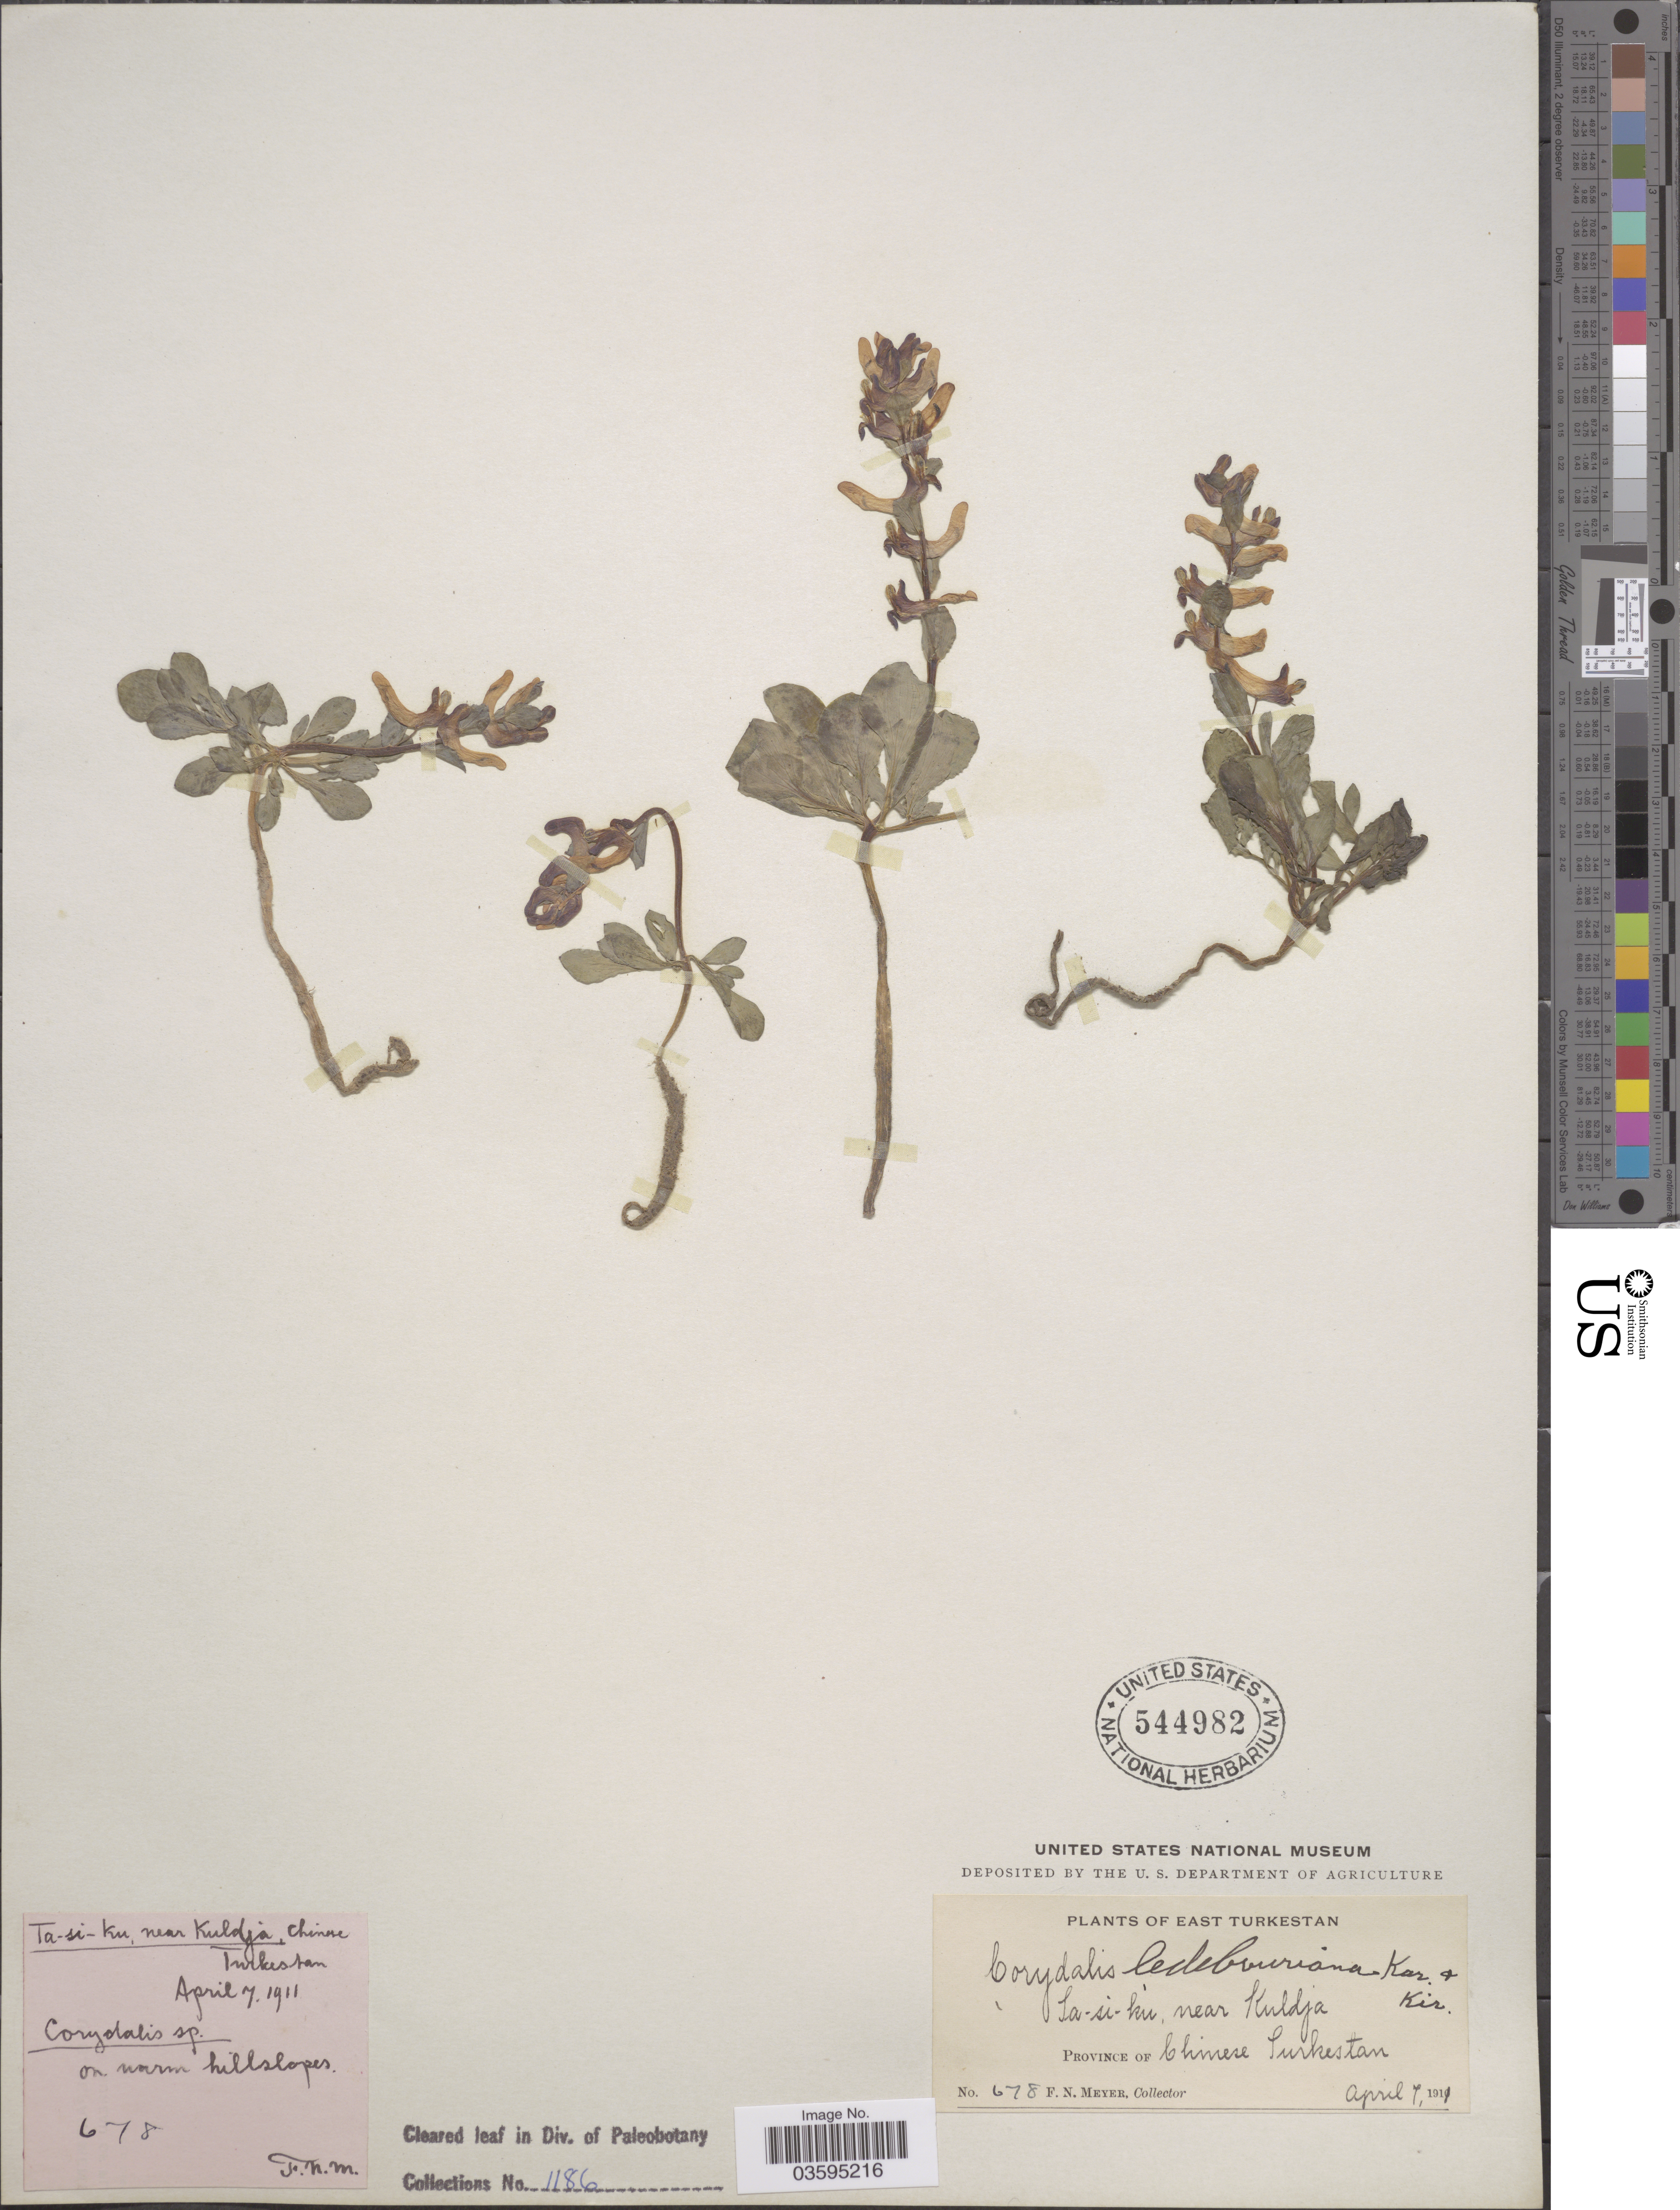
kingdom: Plantae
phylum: Tracheophyta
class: Magnoliopsida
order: Ranunculales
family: Papaveraceae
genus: Corydalis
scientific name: Corydalis ledebouriana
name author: Kar. & Kir.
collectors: F. N. Meyer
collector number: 678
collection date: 1911-04-07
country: China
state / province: Xinjiang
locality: East Turkestan. Ta-si-ku, near Kuldja. Province of Chinese Turkestan.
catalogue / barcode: US 544982